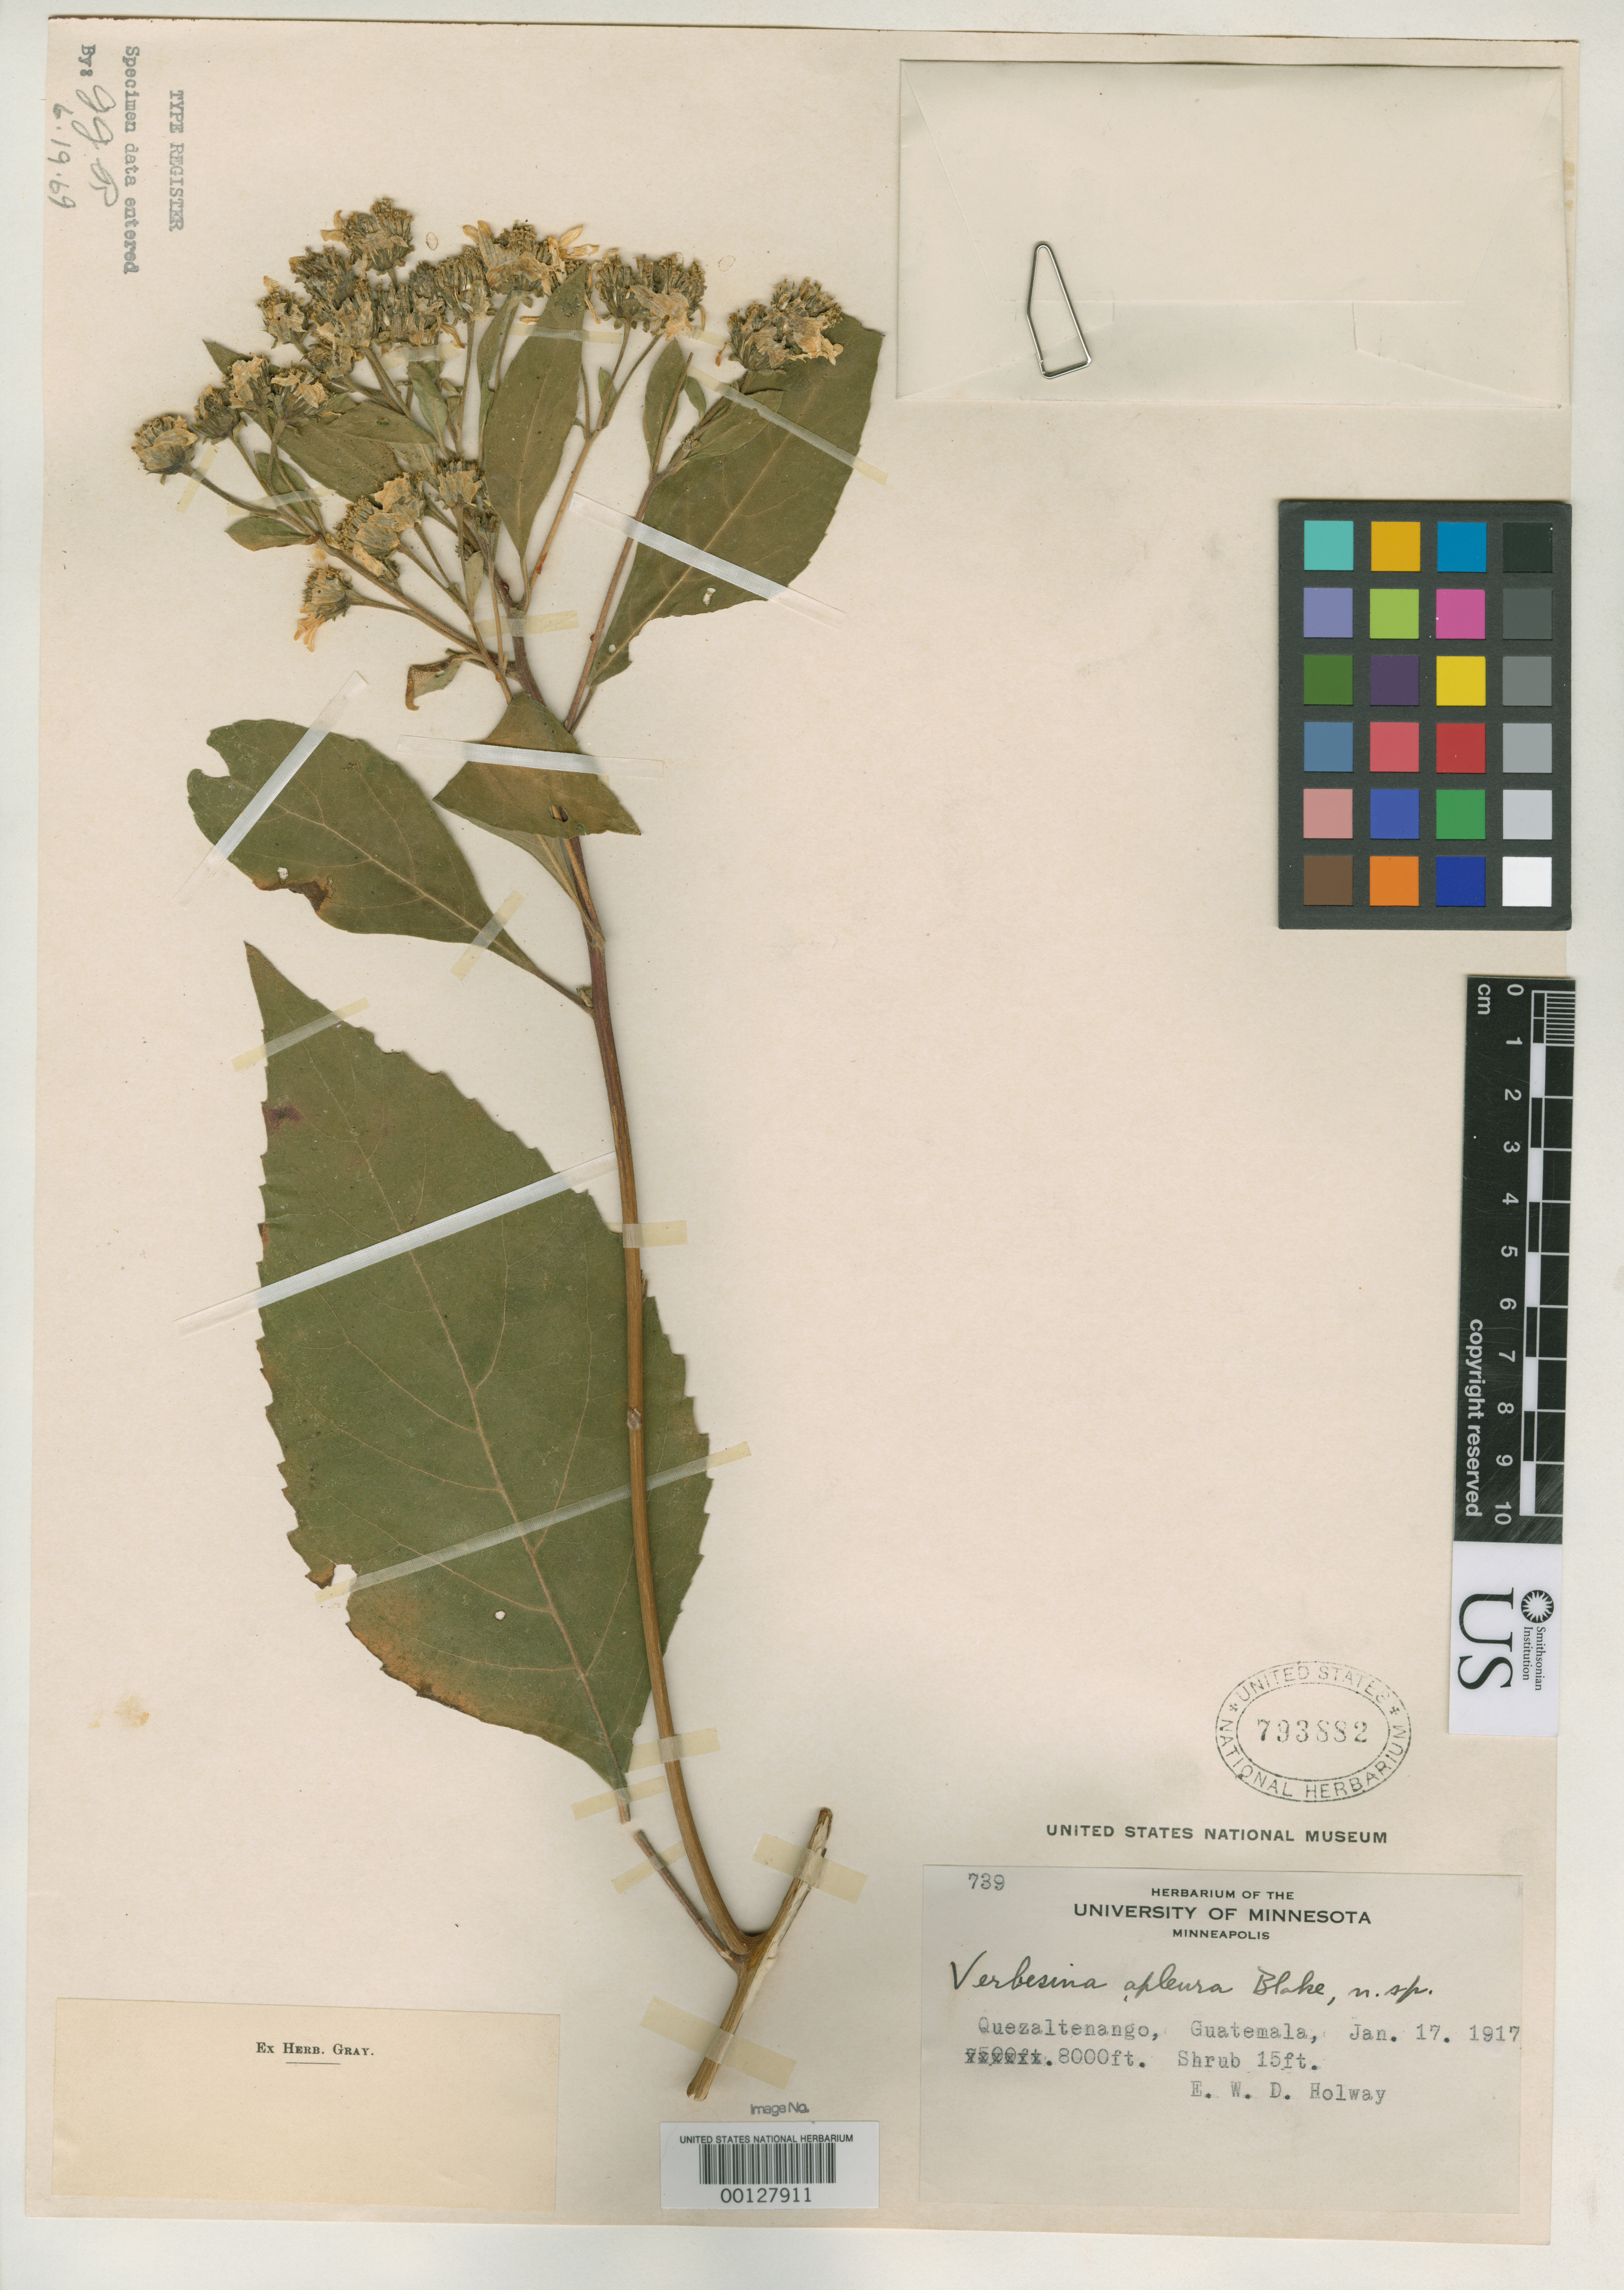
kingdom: Plantae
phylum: Tracheophyta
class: Magnoliopsida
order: Asterales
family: Asteraceae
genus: Verbesina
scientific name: Verbesina apleura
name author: S.F. Blake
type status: Isotype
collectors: E. W. D. Holway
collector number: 739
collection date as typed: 17 Jan 1917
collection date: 1917-01-17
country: Guatemala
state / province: Quetzaltenango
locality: Quezaltenango.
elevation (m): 2440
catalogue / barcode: US 793882